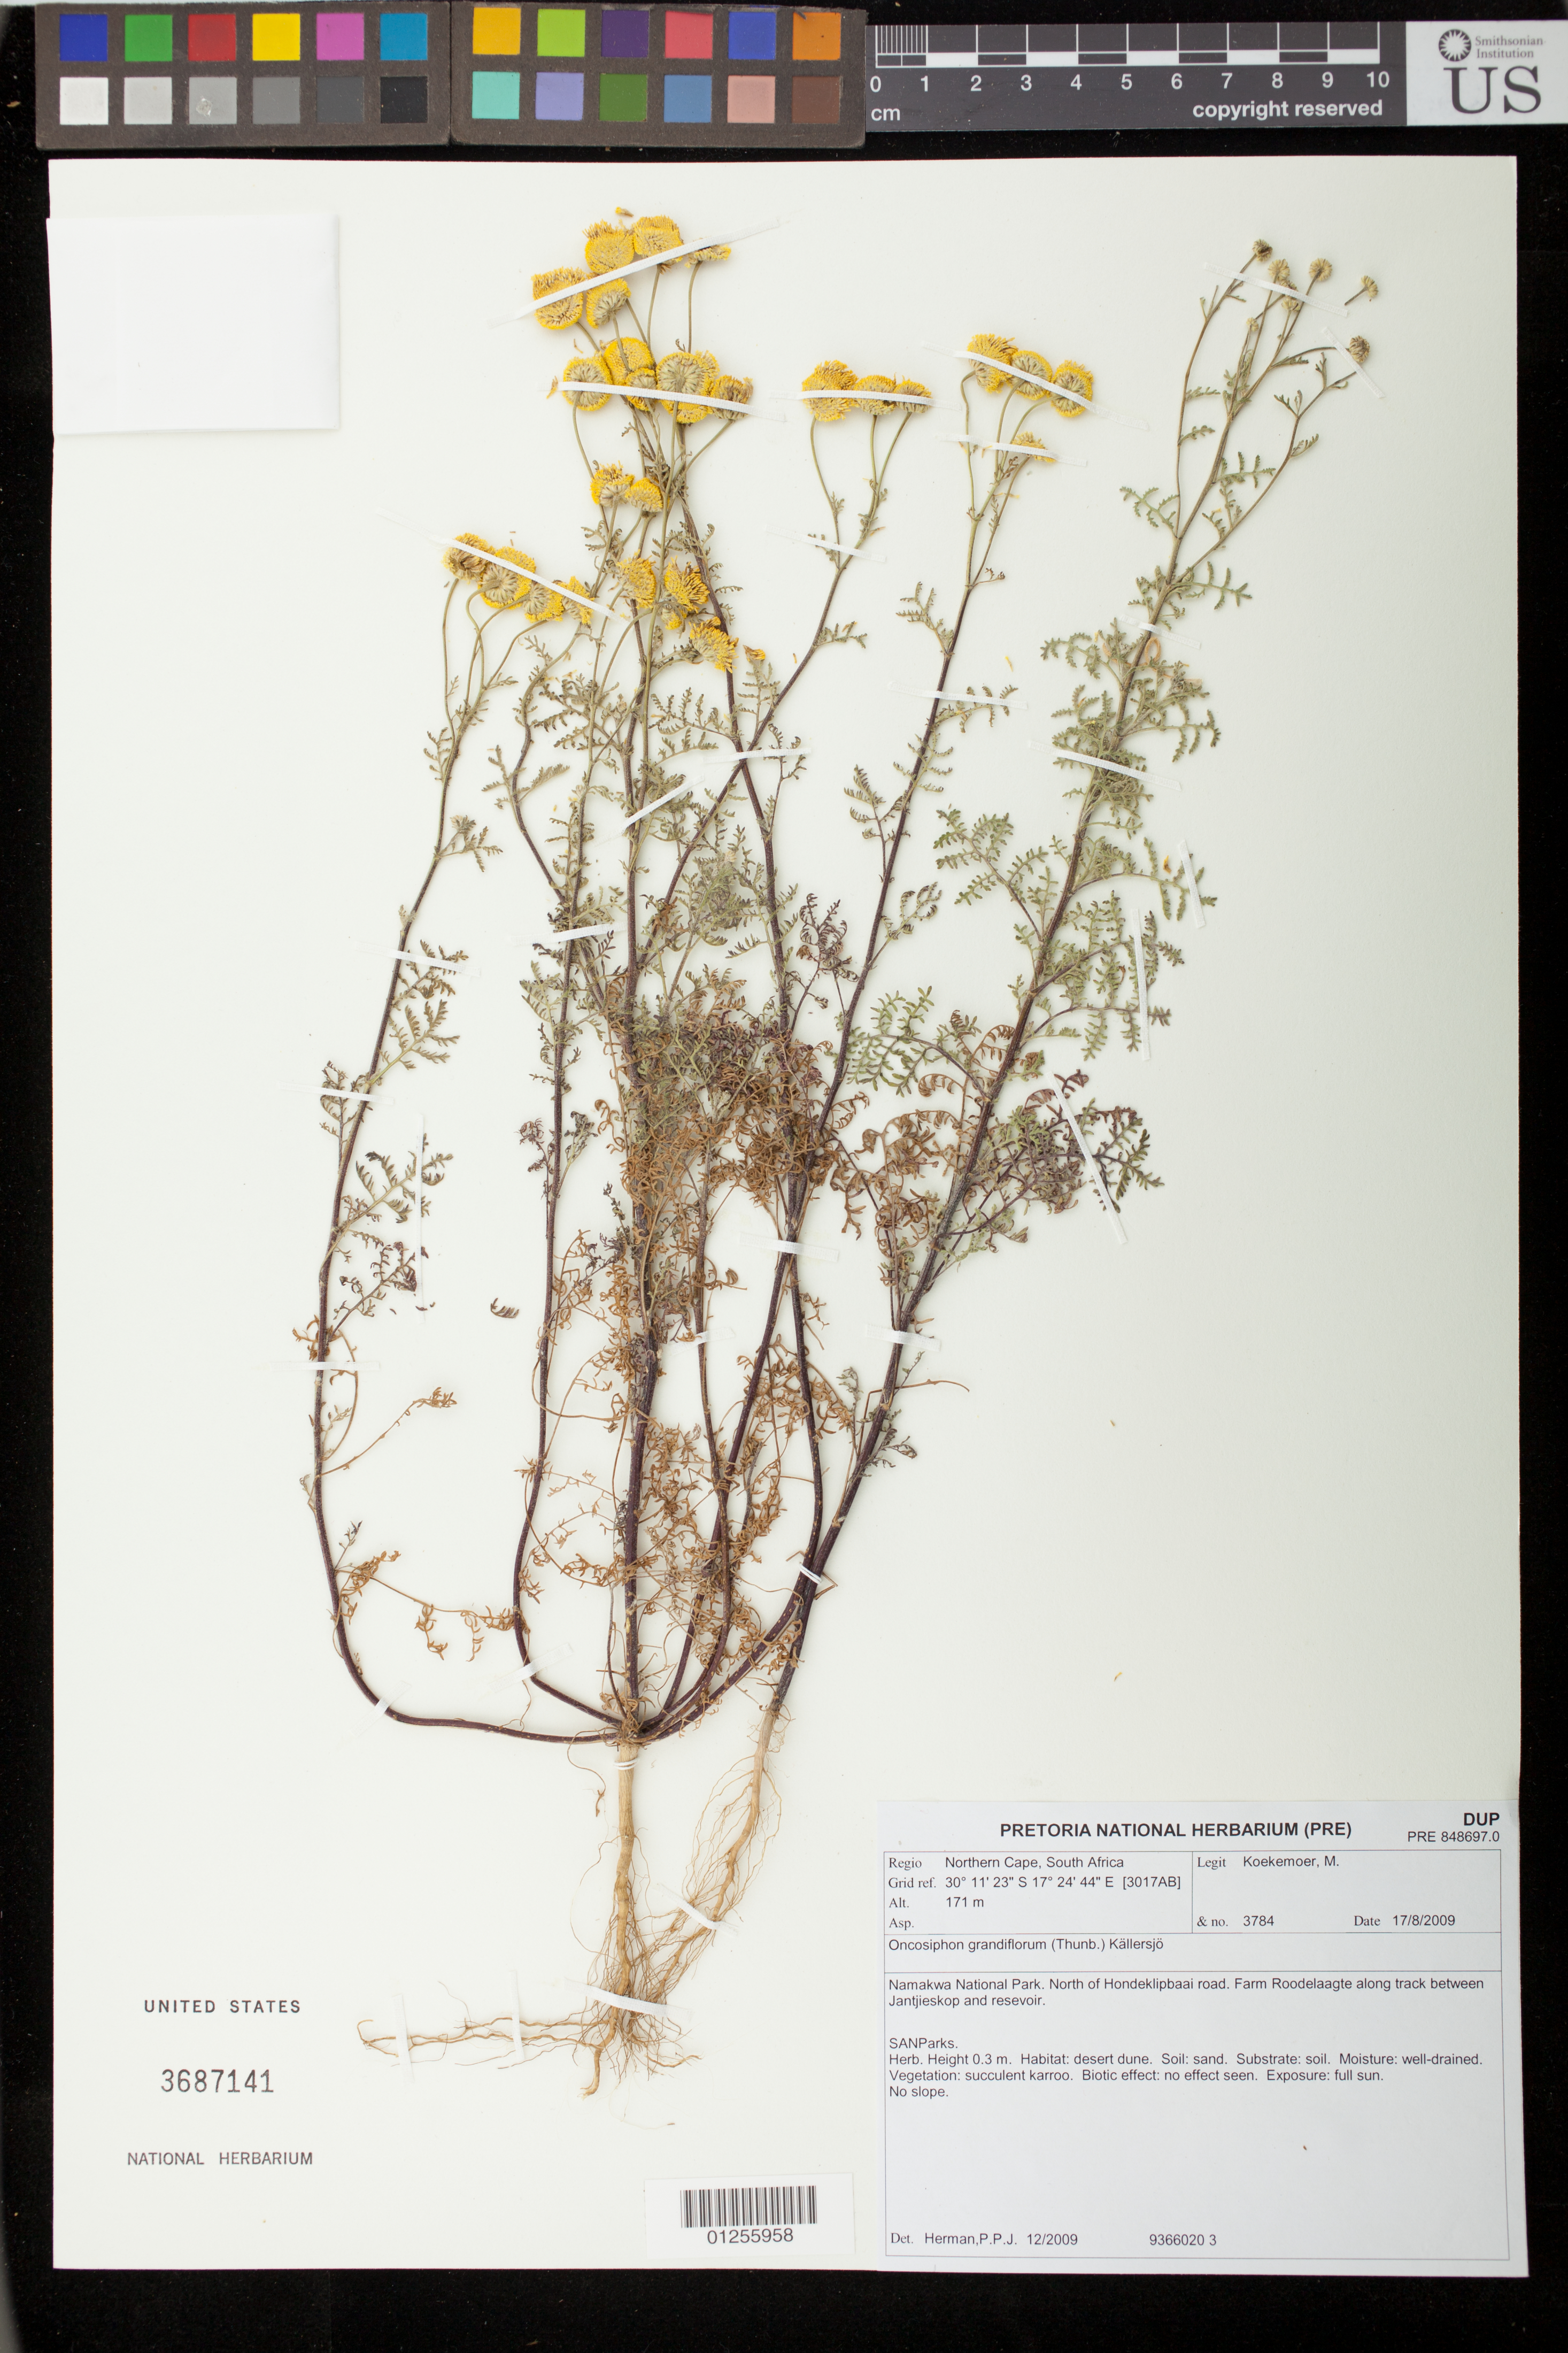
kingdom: Plantae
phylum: Tracheophyta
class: Magnoliopsida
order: Asterales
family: Asteraceae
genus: Oncosiphon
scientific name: Oncosiphon grandiflorum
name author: (Thunb.) Källersjö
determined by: Herman, P. P. J.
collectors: M. Koekemoer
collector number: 3784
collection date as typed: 17 August 2009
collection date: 2009-08-17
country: South Africa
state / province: Northern Cape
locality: Namakwa National Park. North of Hondeklipbaai road. Fram Roodelaagte along track between Jantjieskop and resvoir.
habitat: Sand dune, succulent karroo vegetation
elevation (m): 171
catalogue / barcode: US 3687141